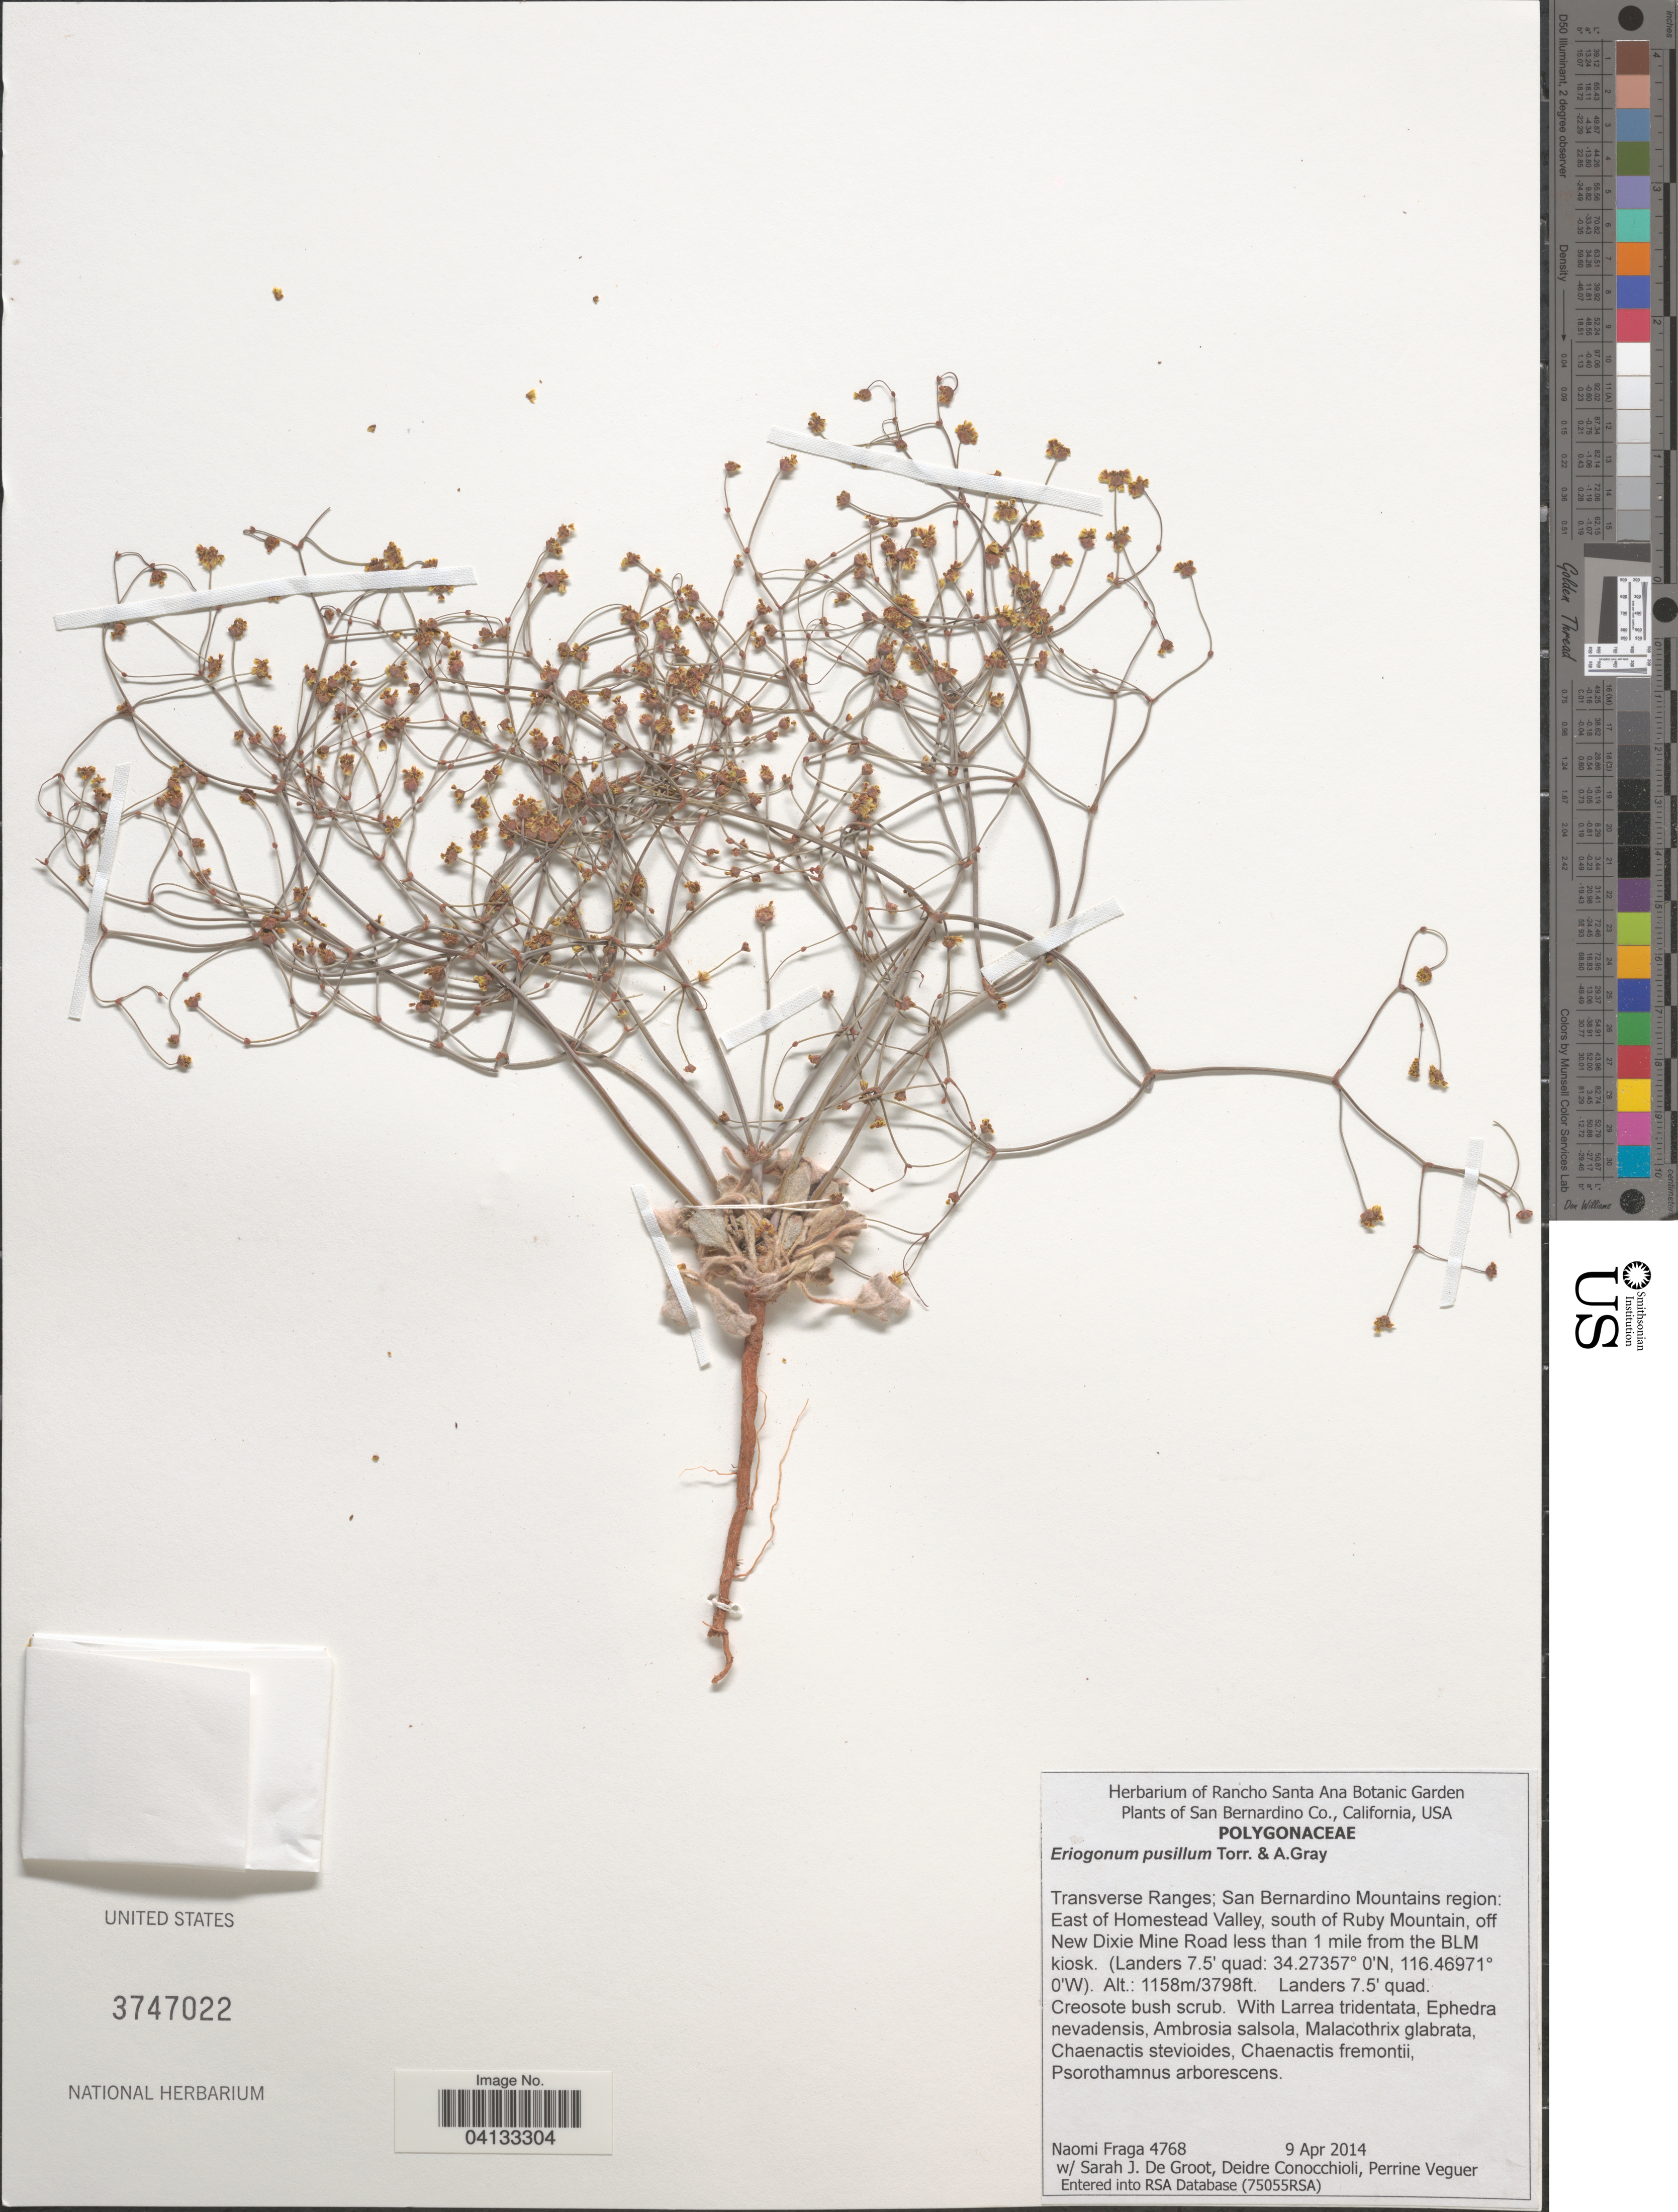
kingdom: Plantae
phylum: Tracheophyta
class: Magnoliopsida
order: Caryophyllales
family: Polygonaceae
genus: Eriogonum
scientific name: Eriogonum pusillum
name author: Torr. & A. Gray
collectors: N. Fraga, S. De Groot, D. Conocchioli & P. Veguer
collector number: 4768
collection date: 2014-04-09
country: United States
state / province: California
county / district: San Bernardino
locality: San Bernardino Co. Transverse Ranges; San Bernardino Mountains region: East of Homestead Valley, south of Ruby Mountain, off New Dixie Mine Road less than 1 mile from the BLM kiosk. (Landers 7.5' quad).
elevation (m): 1158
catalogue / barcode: US 3747022